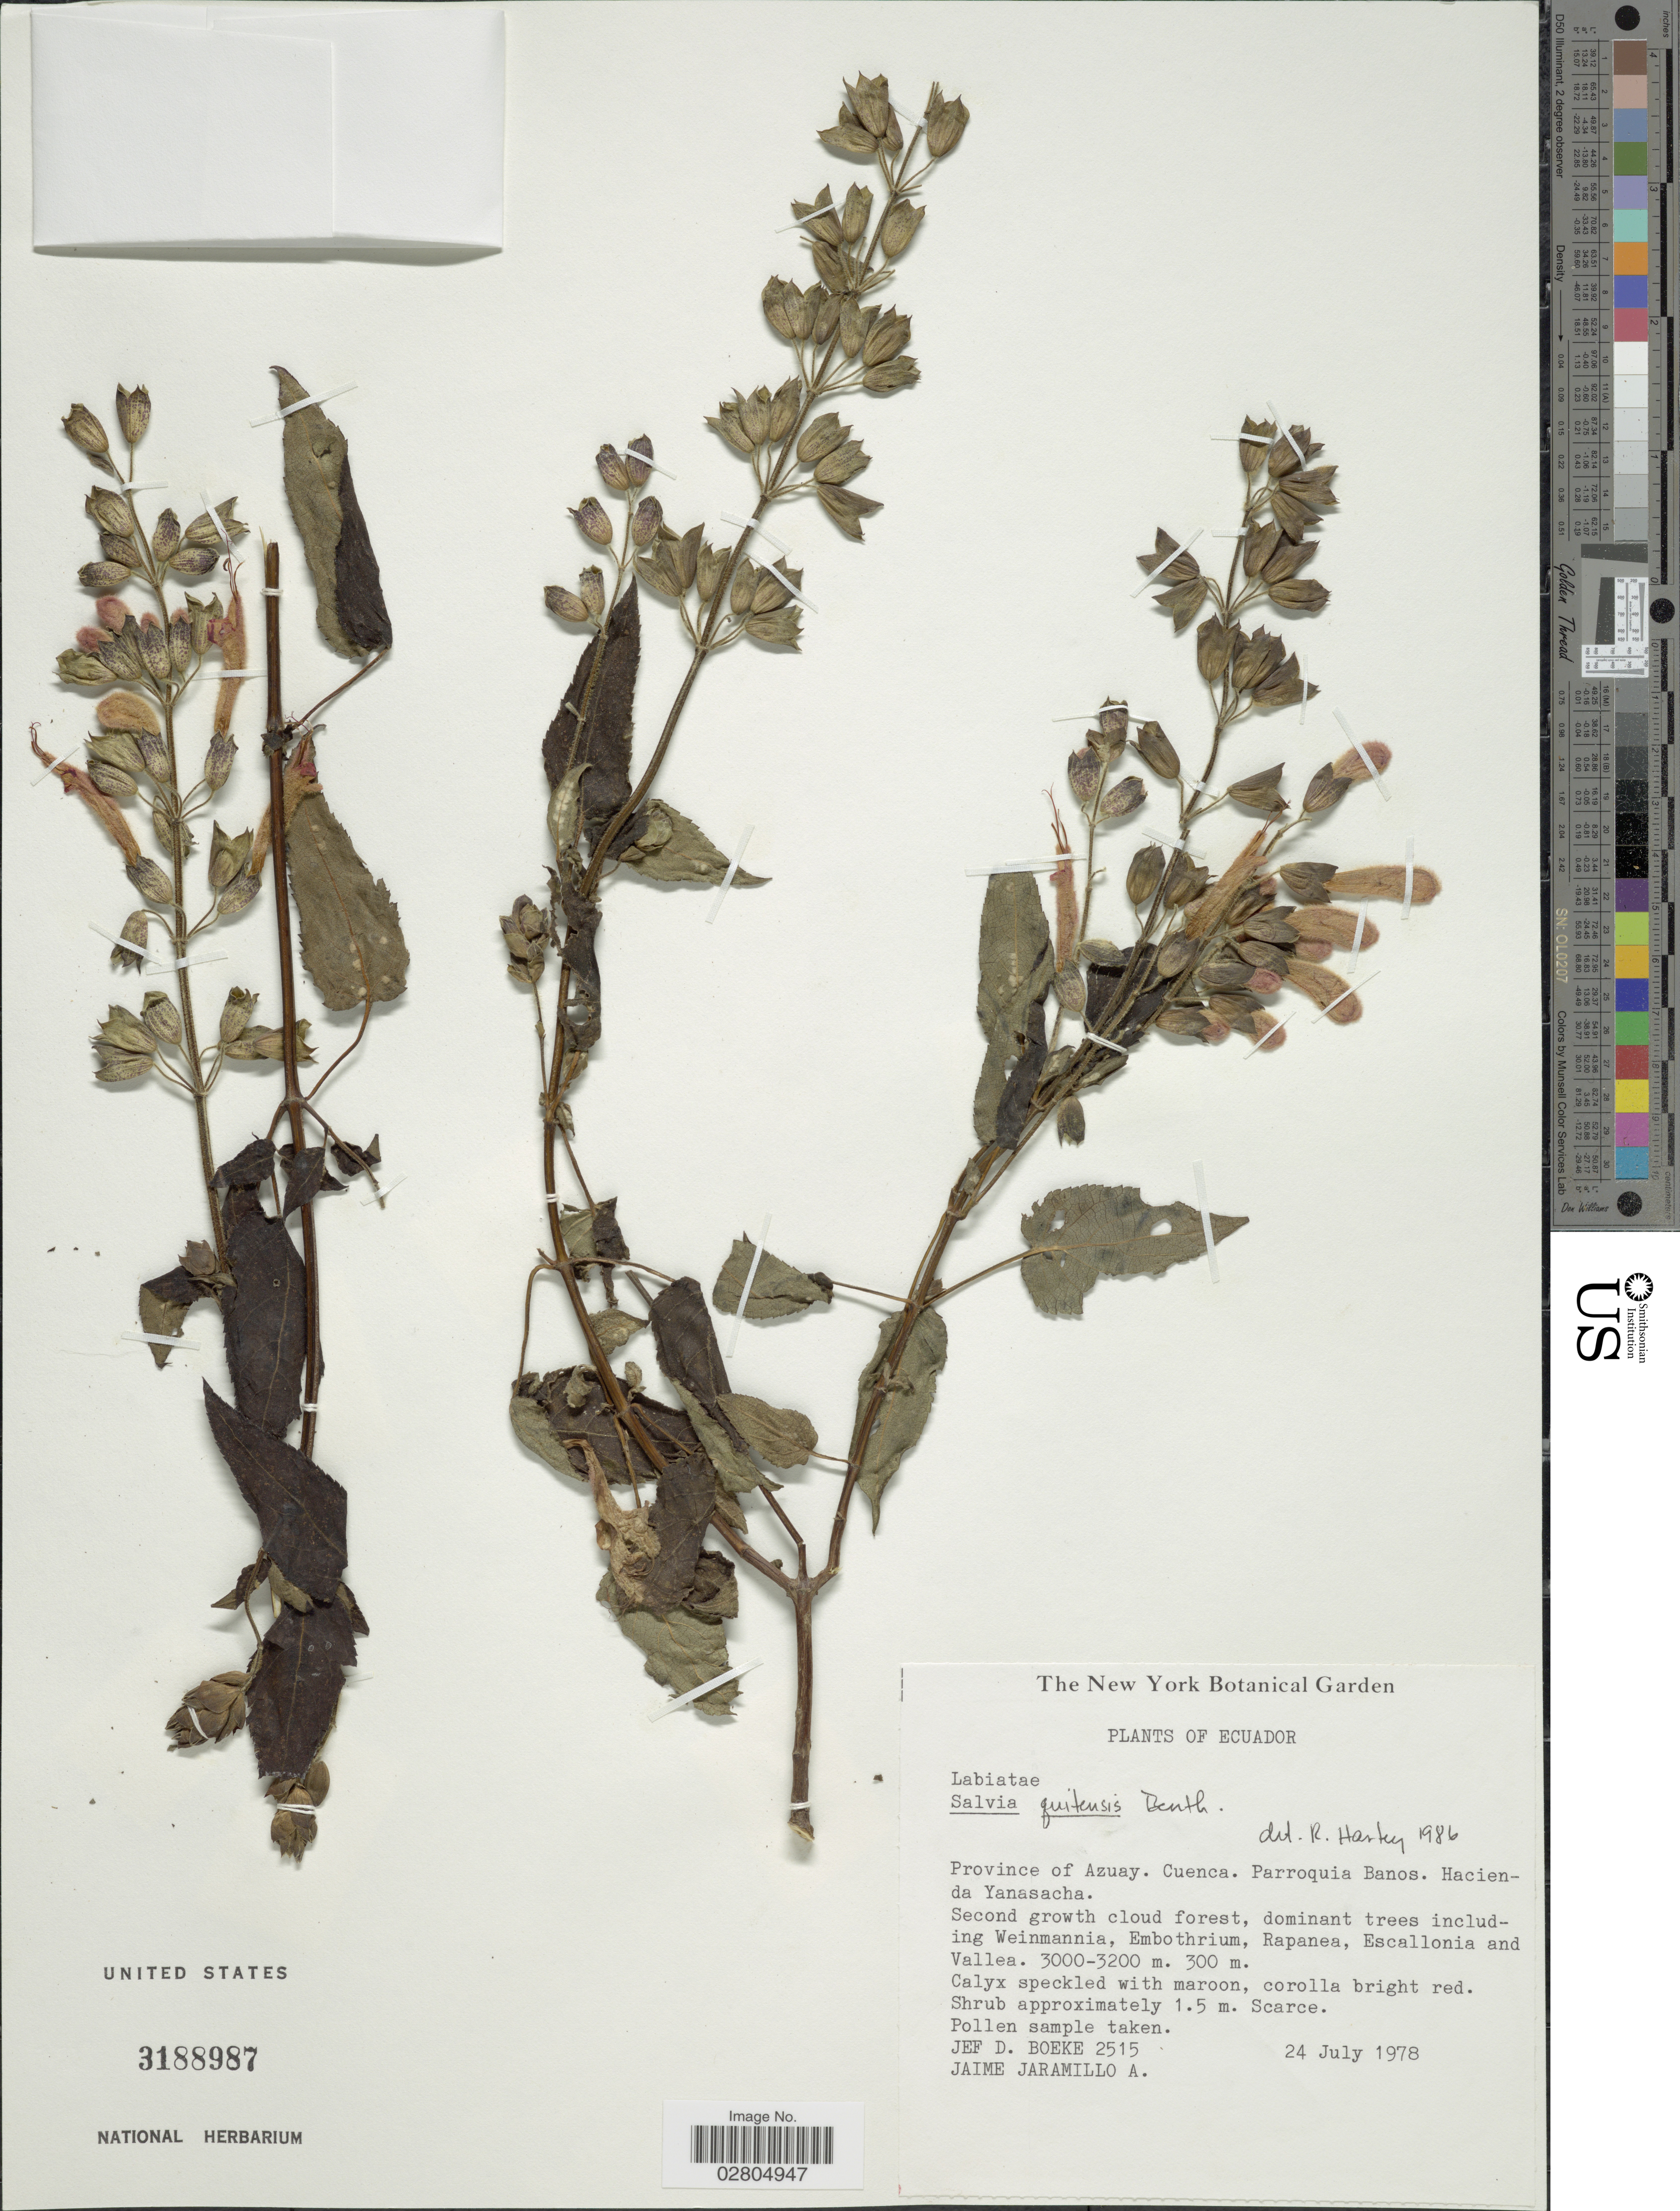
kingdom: Plantae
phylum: Tracheophyta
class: Magnoliopsida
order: Lamiales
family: Lamiaceae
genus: Salvia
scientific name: Salvia quitensis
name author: Benth.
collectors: J. Boeke & J. L. Jaramillo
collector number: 2515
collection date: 1978-07-24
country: Ecuador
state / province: Azuay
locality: Cuenca. Parroquia Banos. Hacienda Yanasacha.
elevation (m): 3000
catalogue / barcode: US 3188987